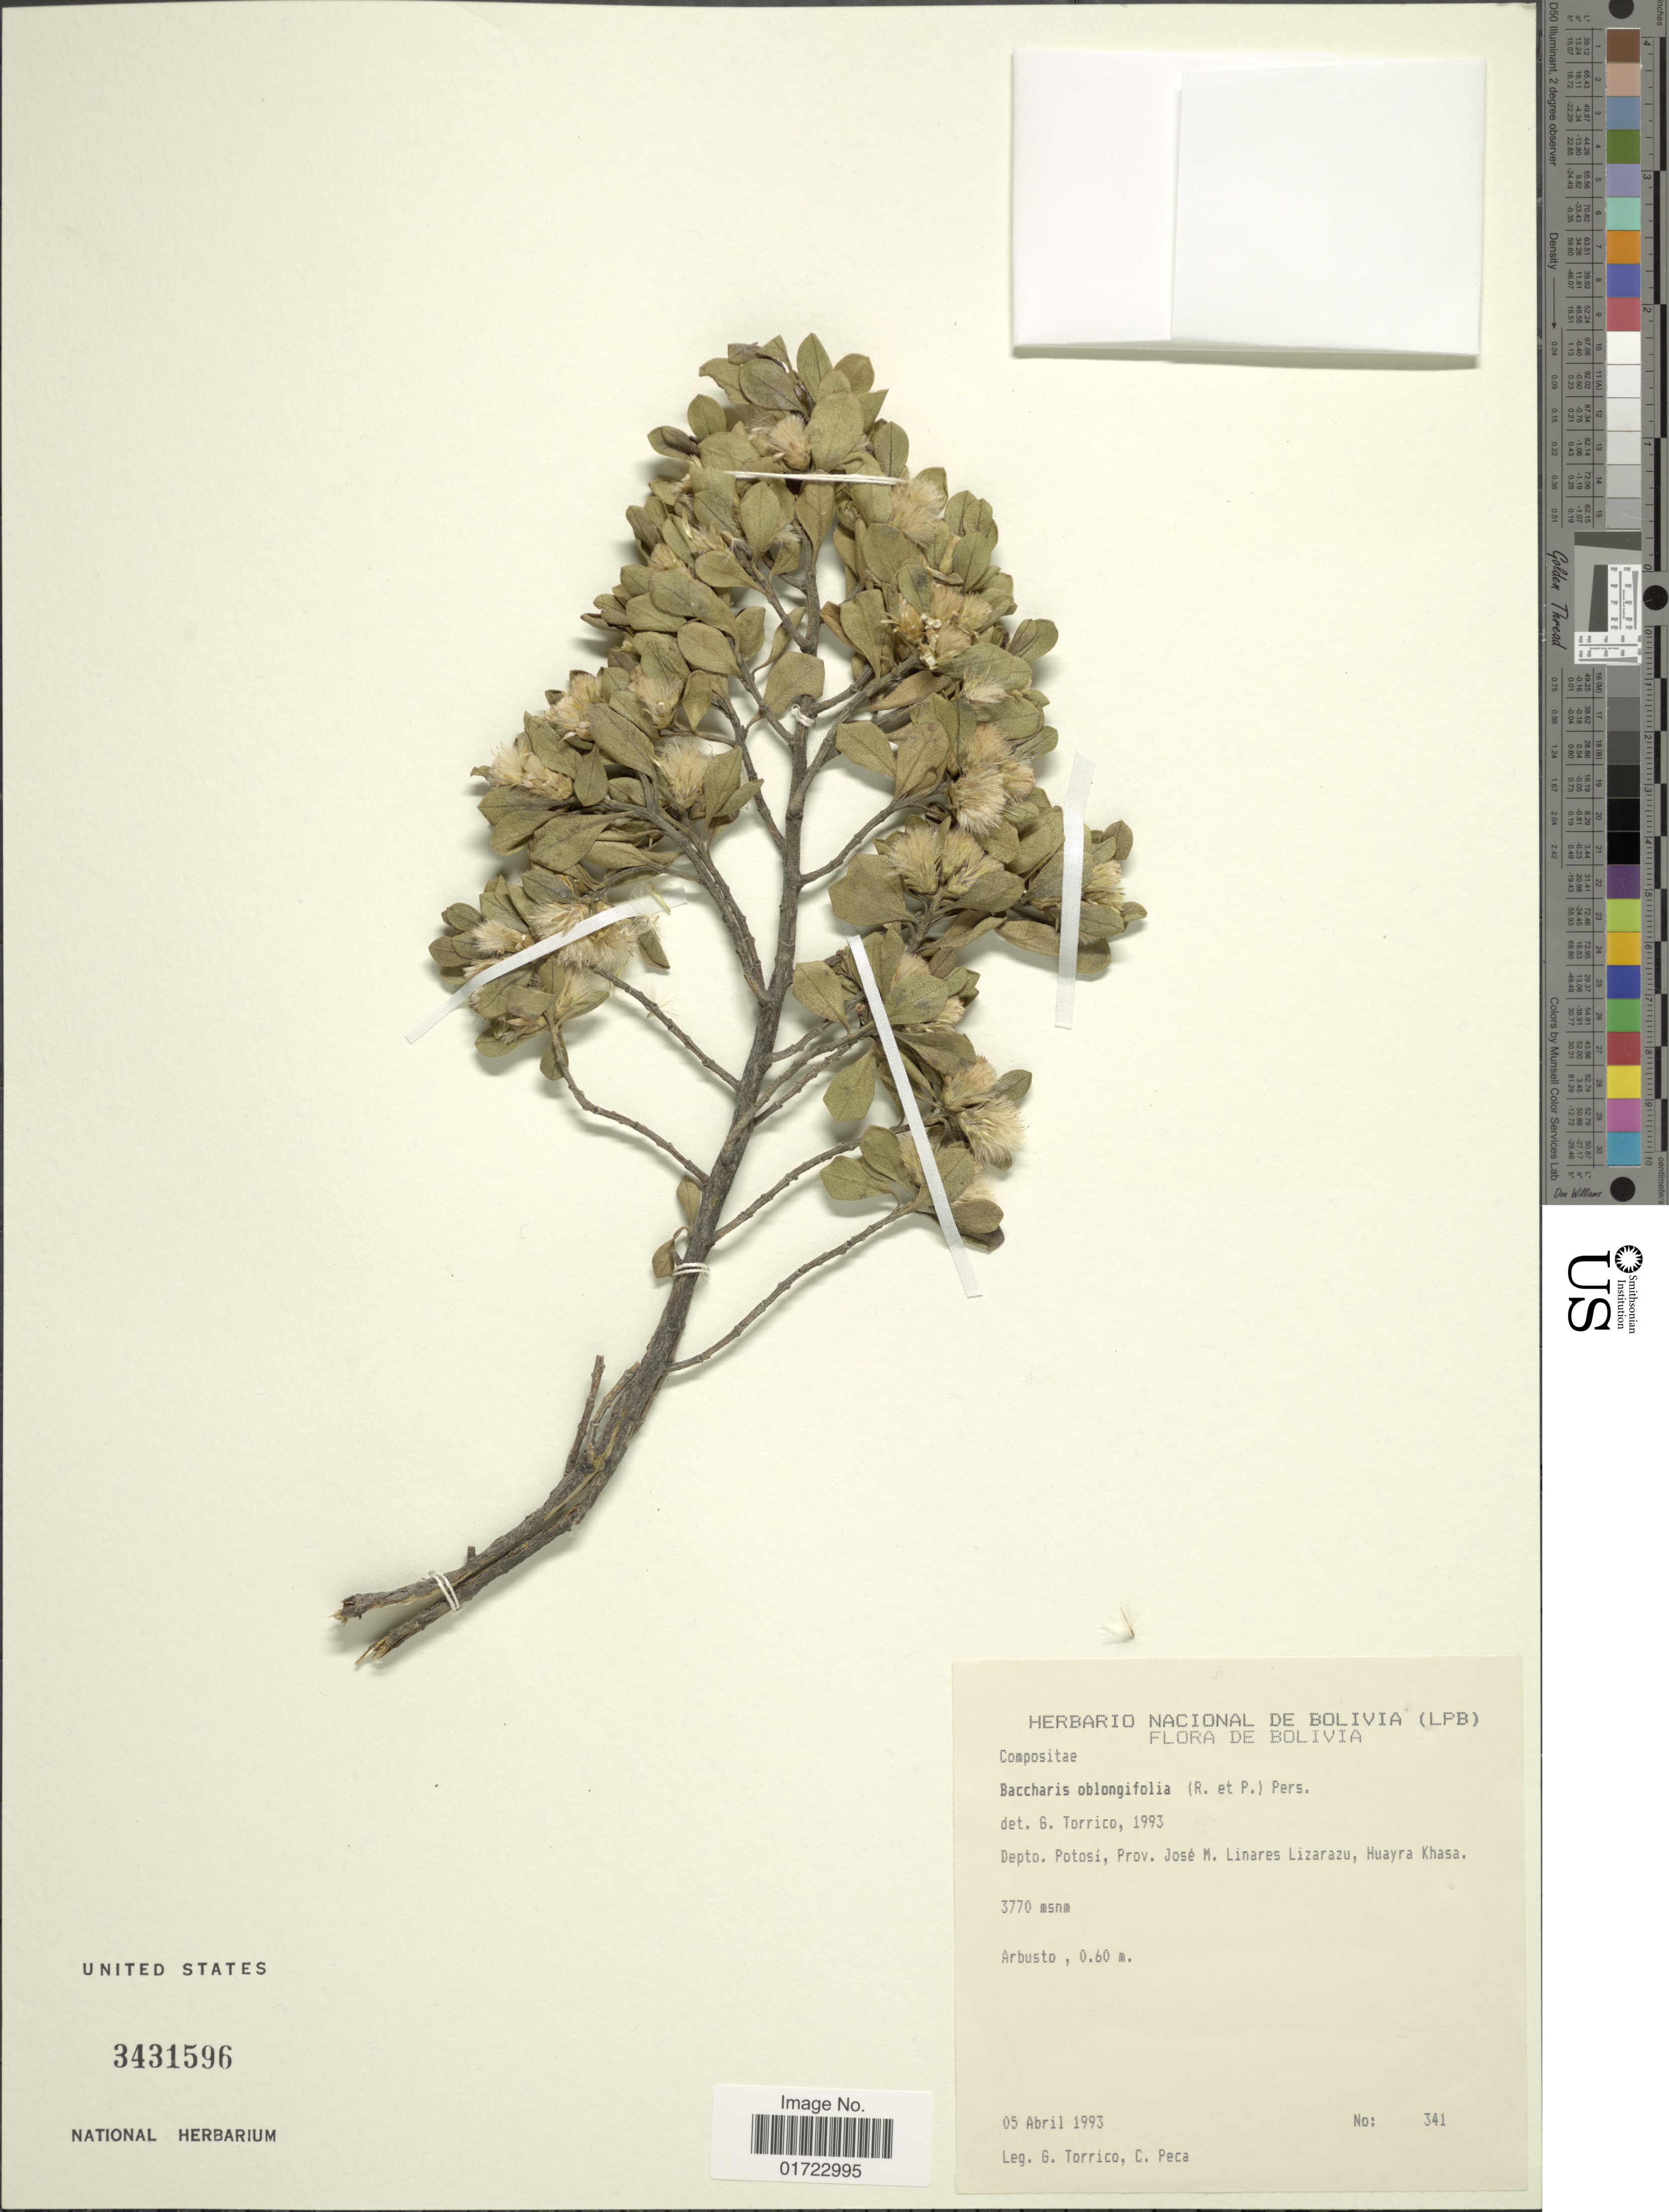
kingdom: Plantae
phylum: Tracheophyta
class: Magnoliopsida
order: Asterales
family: Asteraceae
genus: Baccharis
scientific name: Baccharis papillosa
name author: Rusby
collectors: G. Torrico & C. Peca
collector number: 341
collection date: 1993-04-05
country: Bolivia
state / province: Potosi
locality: Prov. José M. Linares Lizarazu, Huayra Khasa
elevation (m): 3770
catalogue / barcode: US 3431596